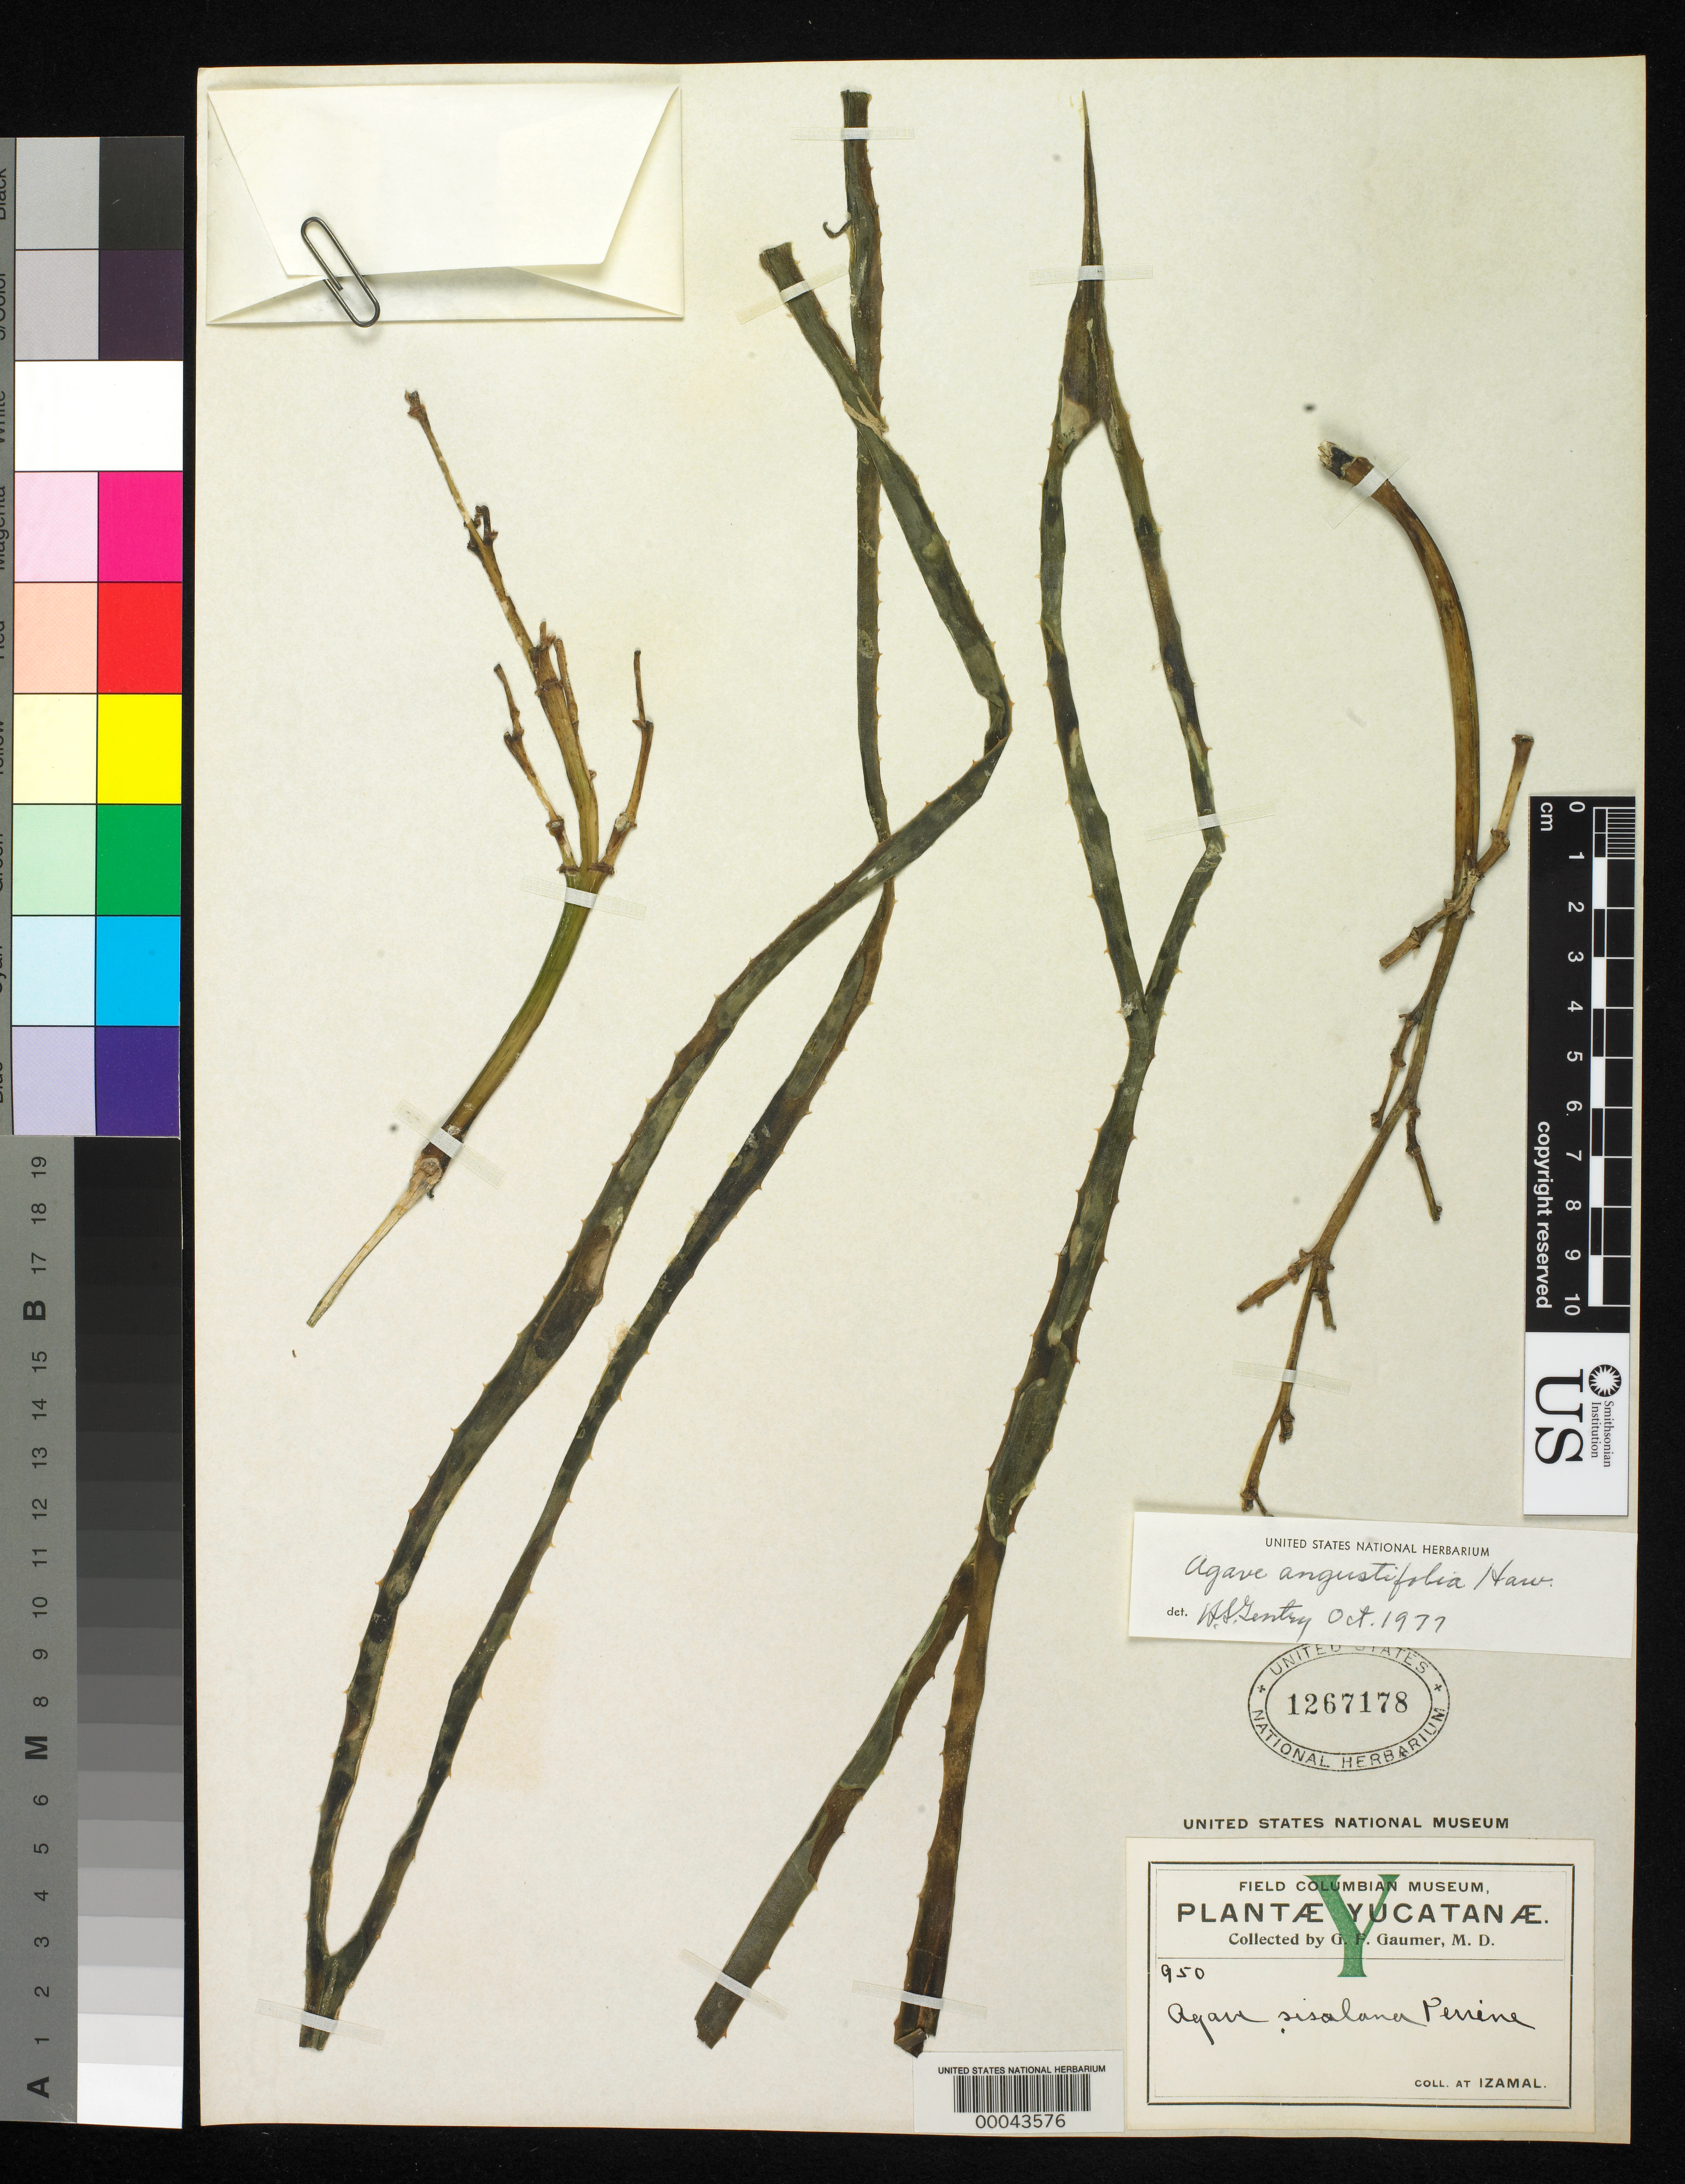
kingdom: Plantae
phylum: Tracheophyta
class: Liliopsida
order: Asparagales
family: Asparagaceae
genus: Agave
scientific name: Agave angustifolia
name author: Haw.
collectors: G. F. Gaumer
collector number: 950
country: Mexico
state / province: Yucatán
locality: Izamal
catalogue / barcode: US 1267178